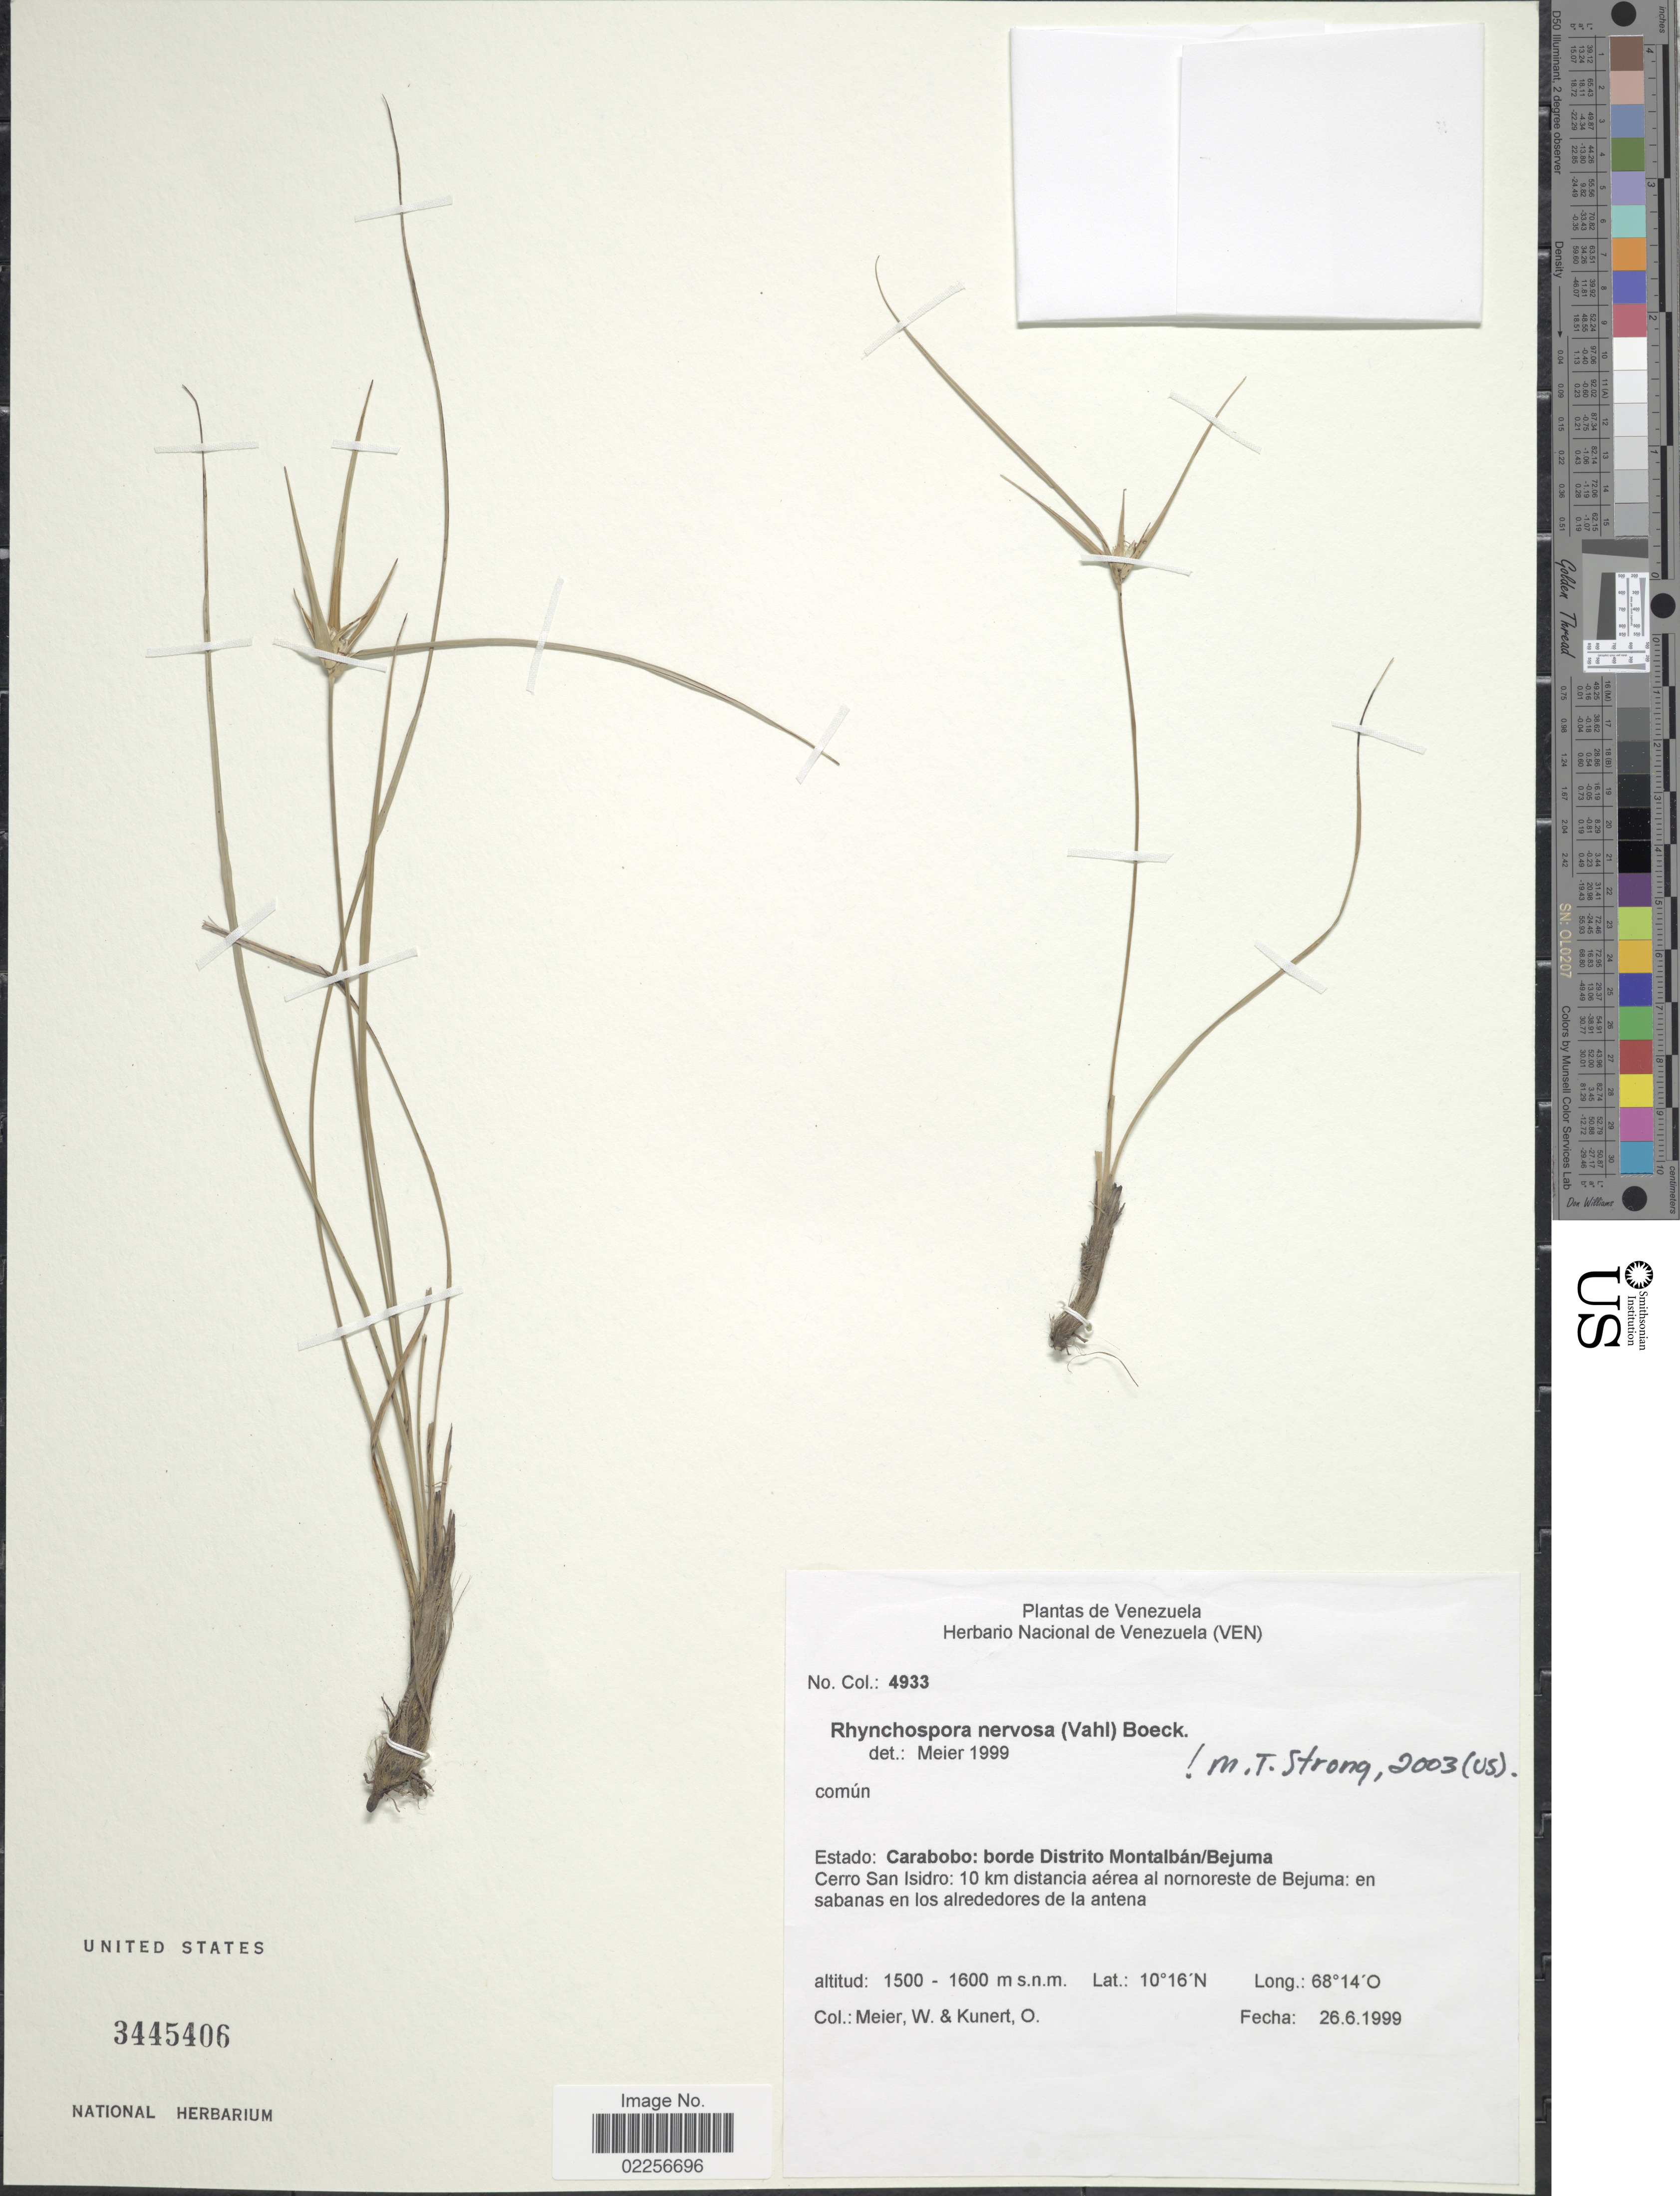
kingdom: Plantae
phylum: Tracheophyta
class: Liliopsida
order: Poales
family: Cyperaceae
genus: Rhynchospora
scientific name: Rhynchospora nervosa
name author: (Vahl) Boeckeler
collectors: W. Meier & O. Kunert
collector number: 4933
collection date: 1999-06-26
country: Venezuela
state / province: Carabobo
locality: Borde Distrito Montalban/ Bejuma, Cerro San Isidro, 10 km distancia aerea al nonoreste de Bejuma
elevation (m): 1500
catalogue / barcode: US 3445406